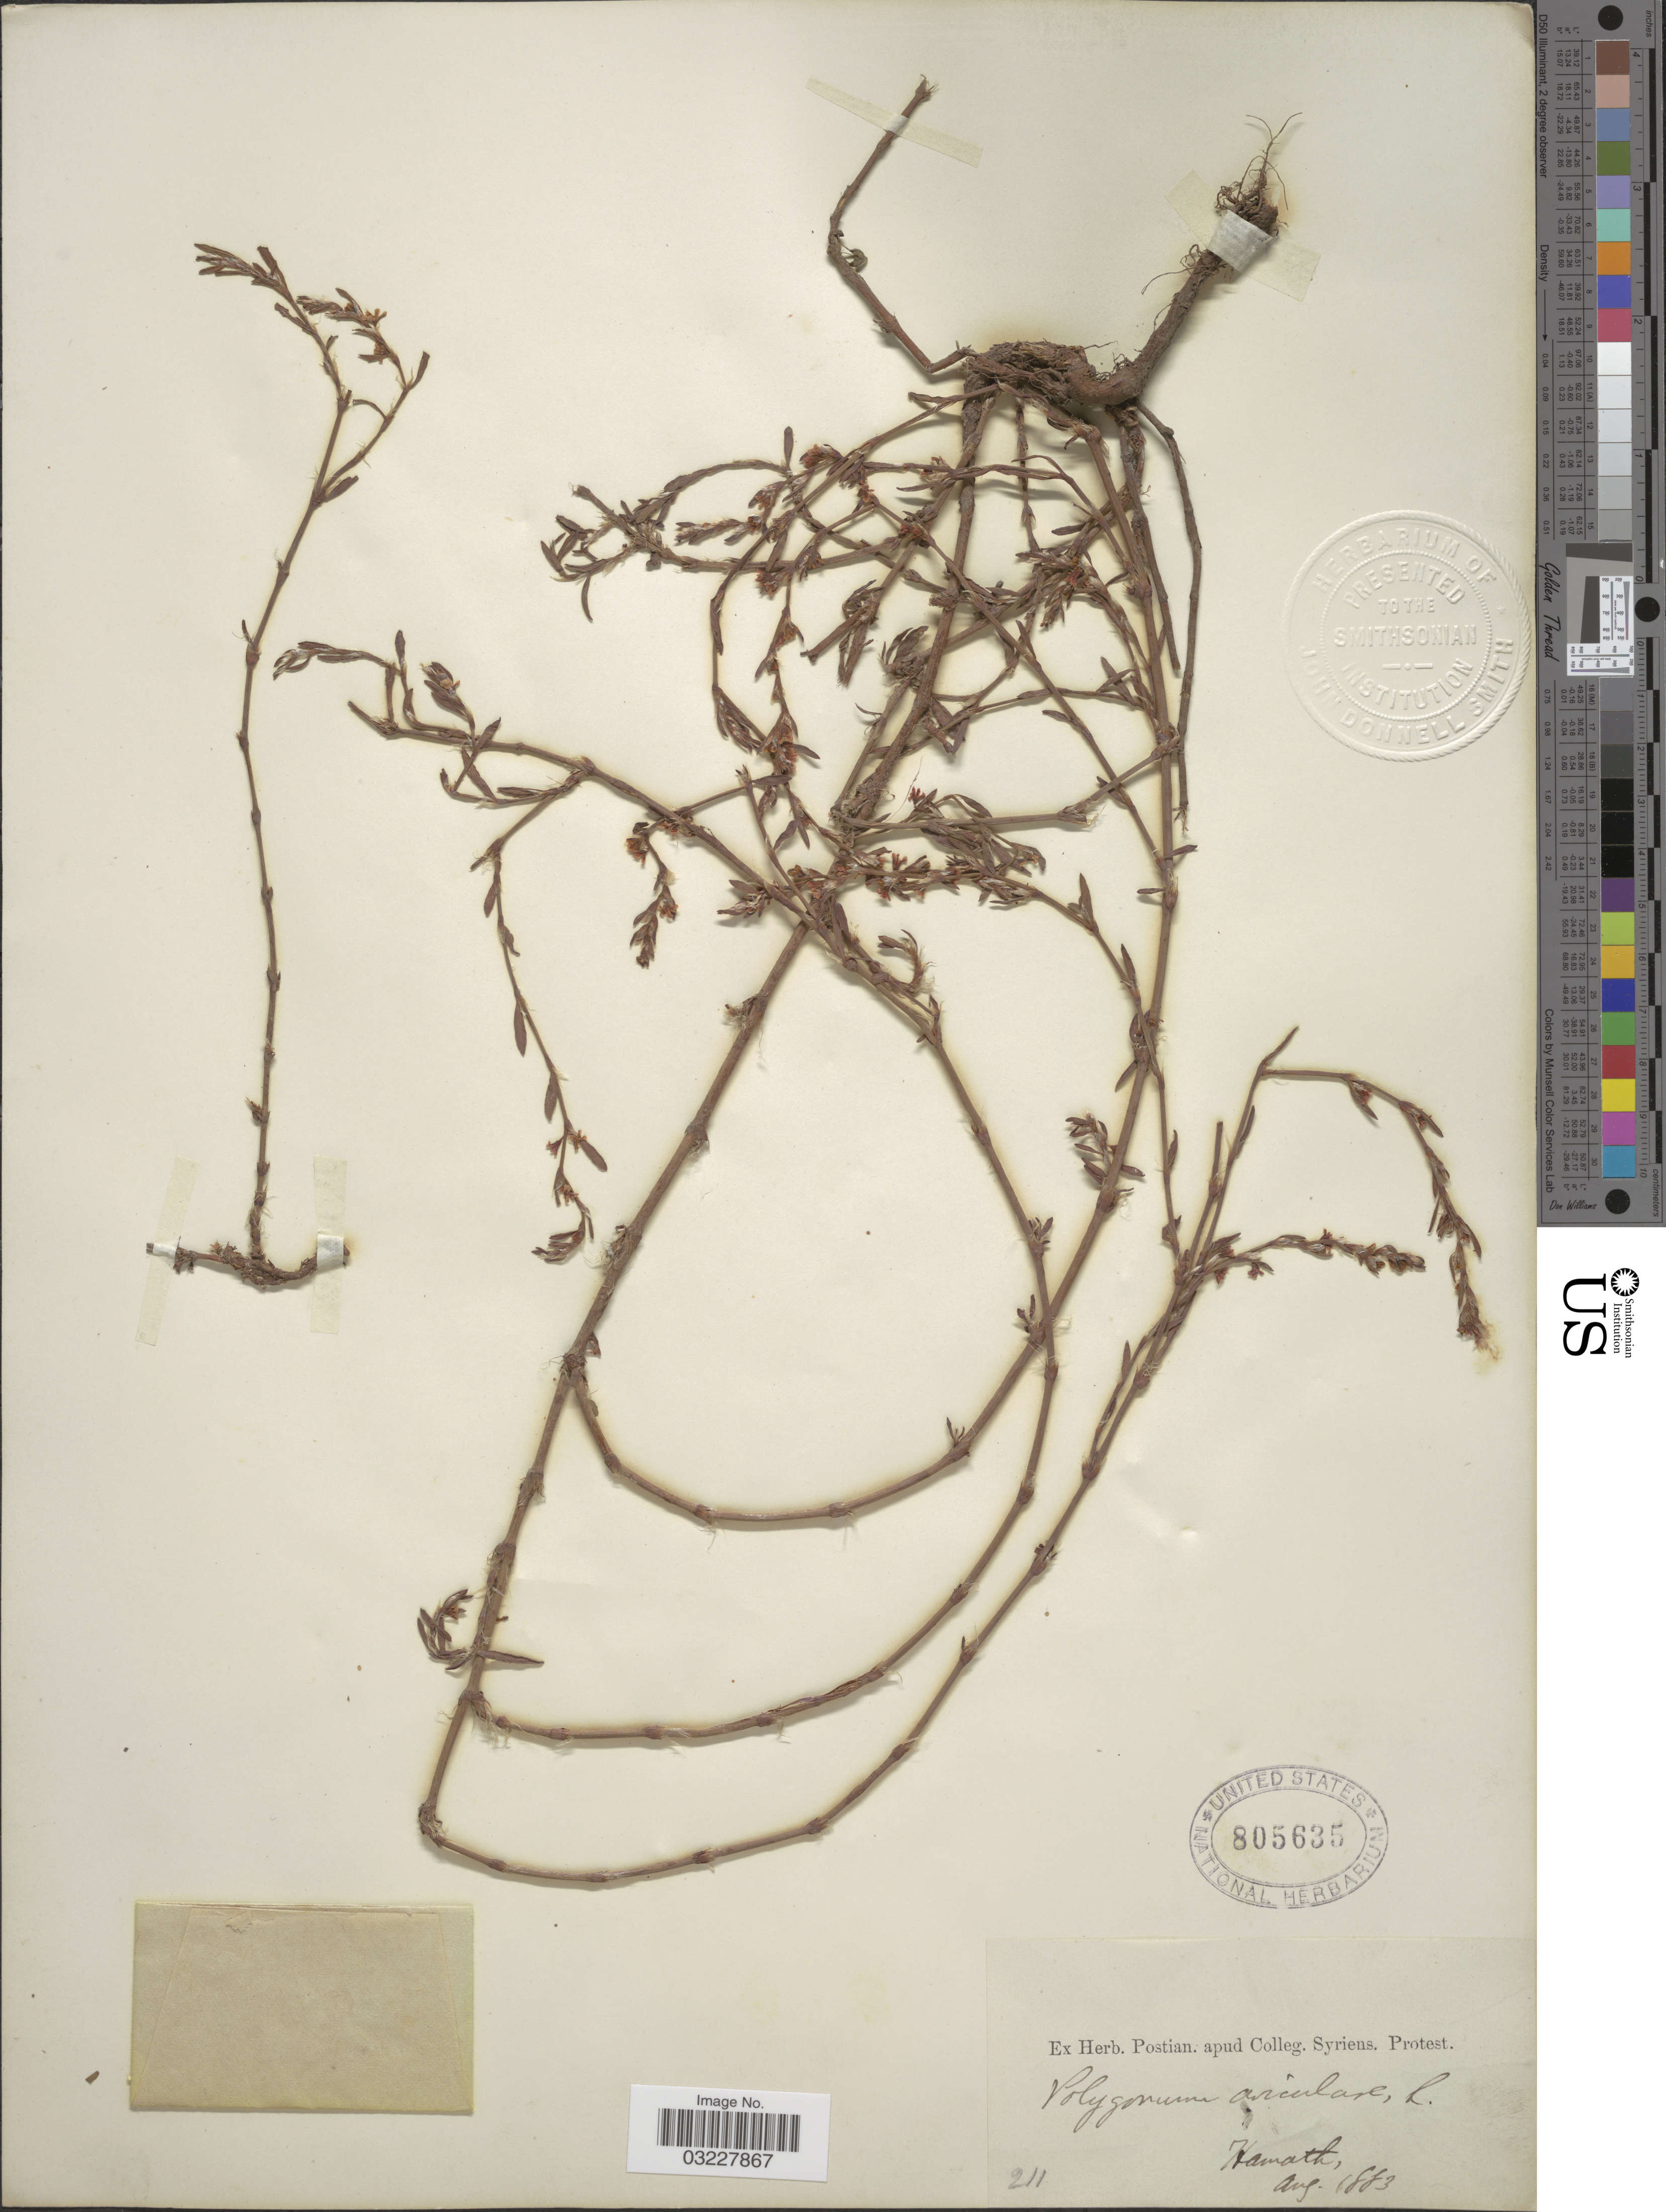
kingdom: Plantae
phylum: Tracheophyta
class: Magnoliopsida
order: Caryophyllales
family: Polygonaceae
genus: Polygonum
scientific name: Polygonum aviculare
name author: L.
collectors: ex herb. Postian. apud Colleg. Syriens. Protest. USE "Fannie P. A. Shepard" (10308853) AS PRIMARY COLLECTOR INSTEAD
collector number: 211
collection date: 1883-08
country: Syria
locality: Hamath.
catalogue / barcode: US 805635